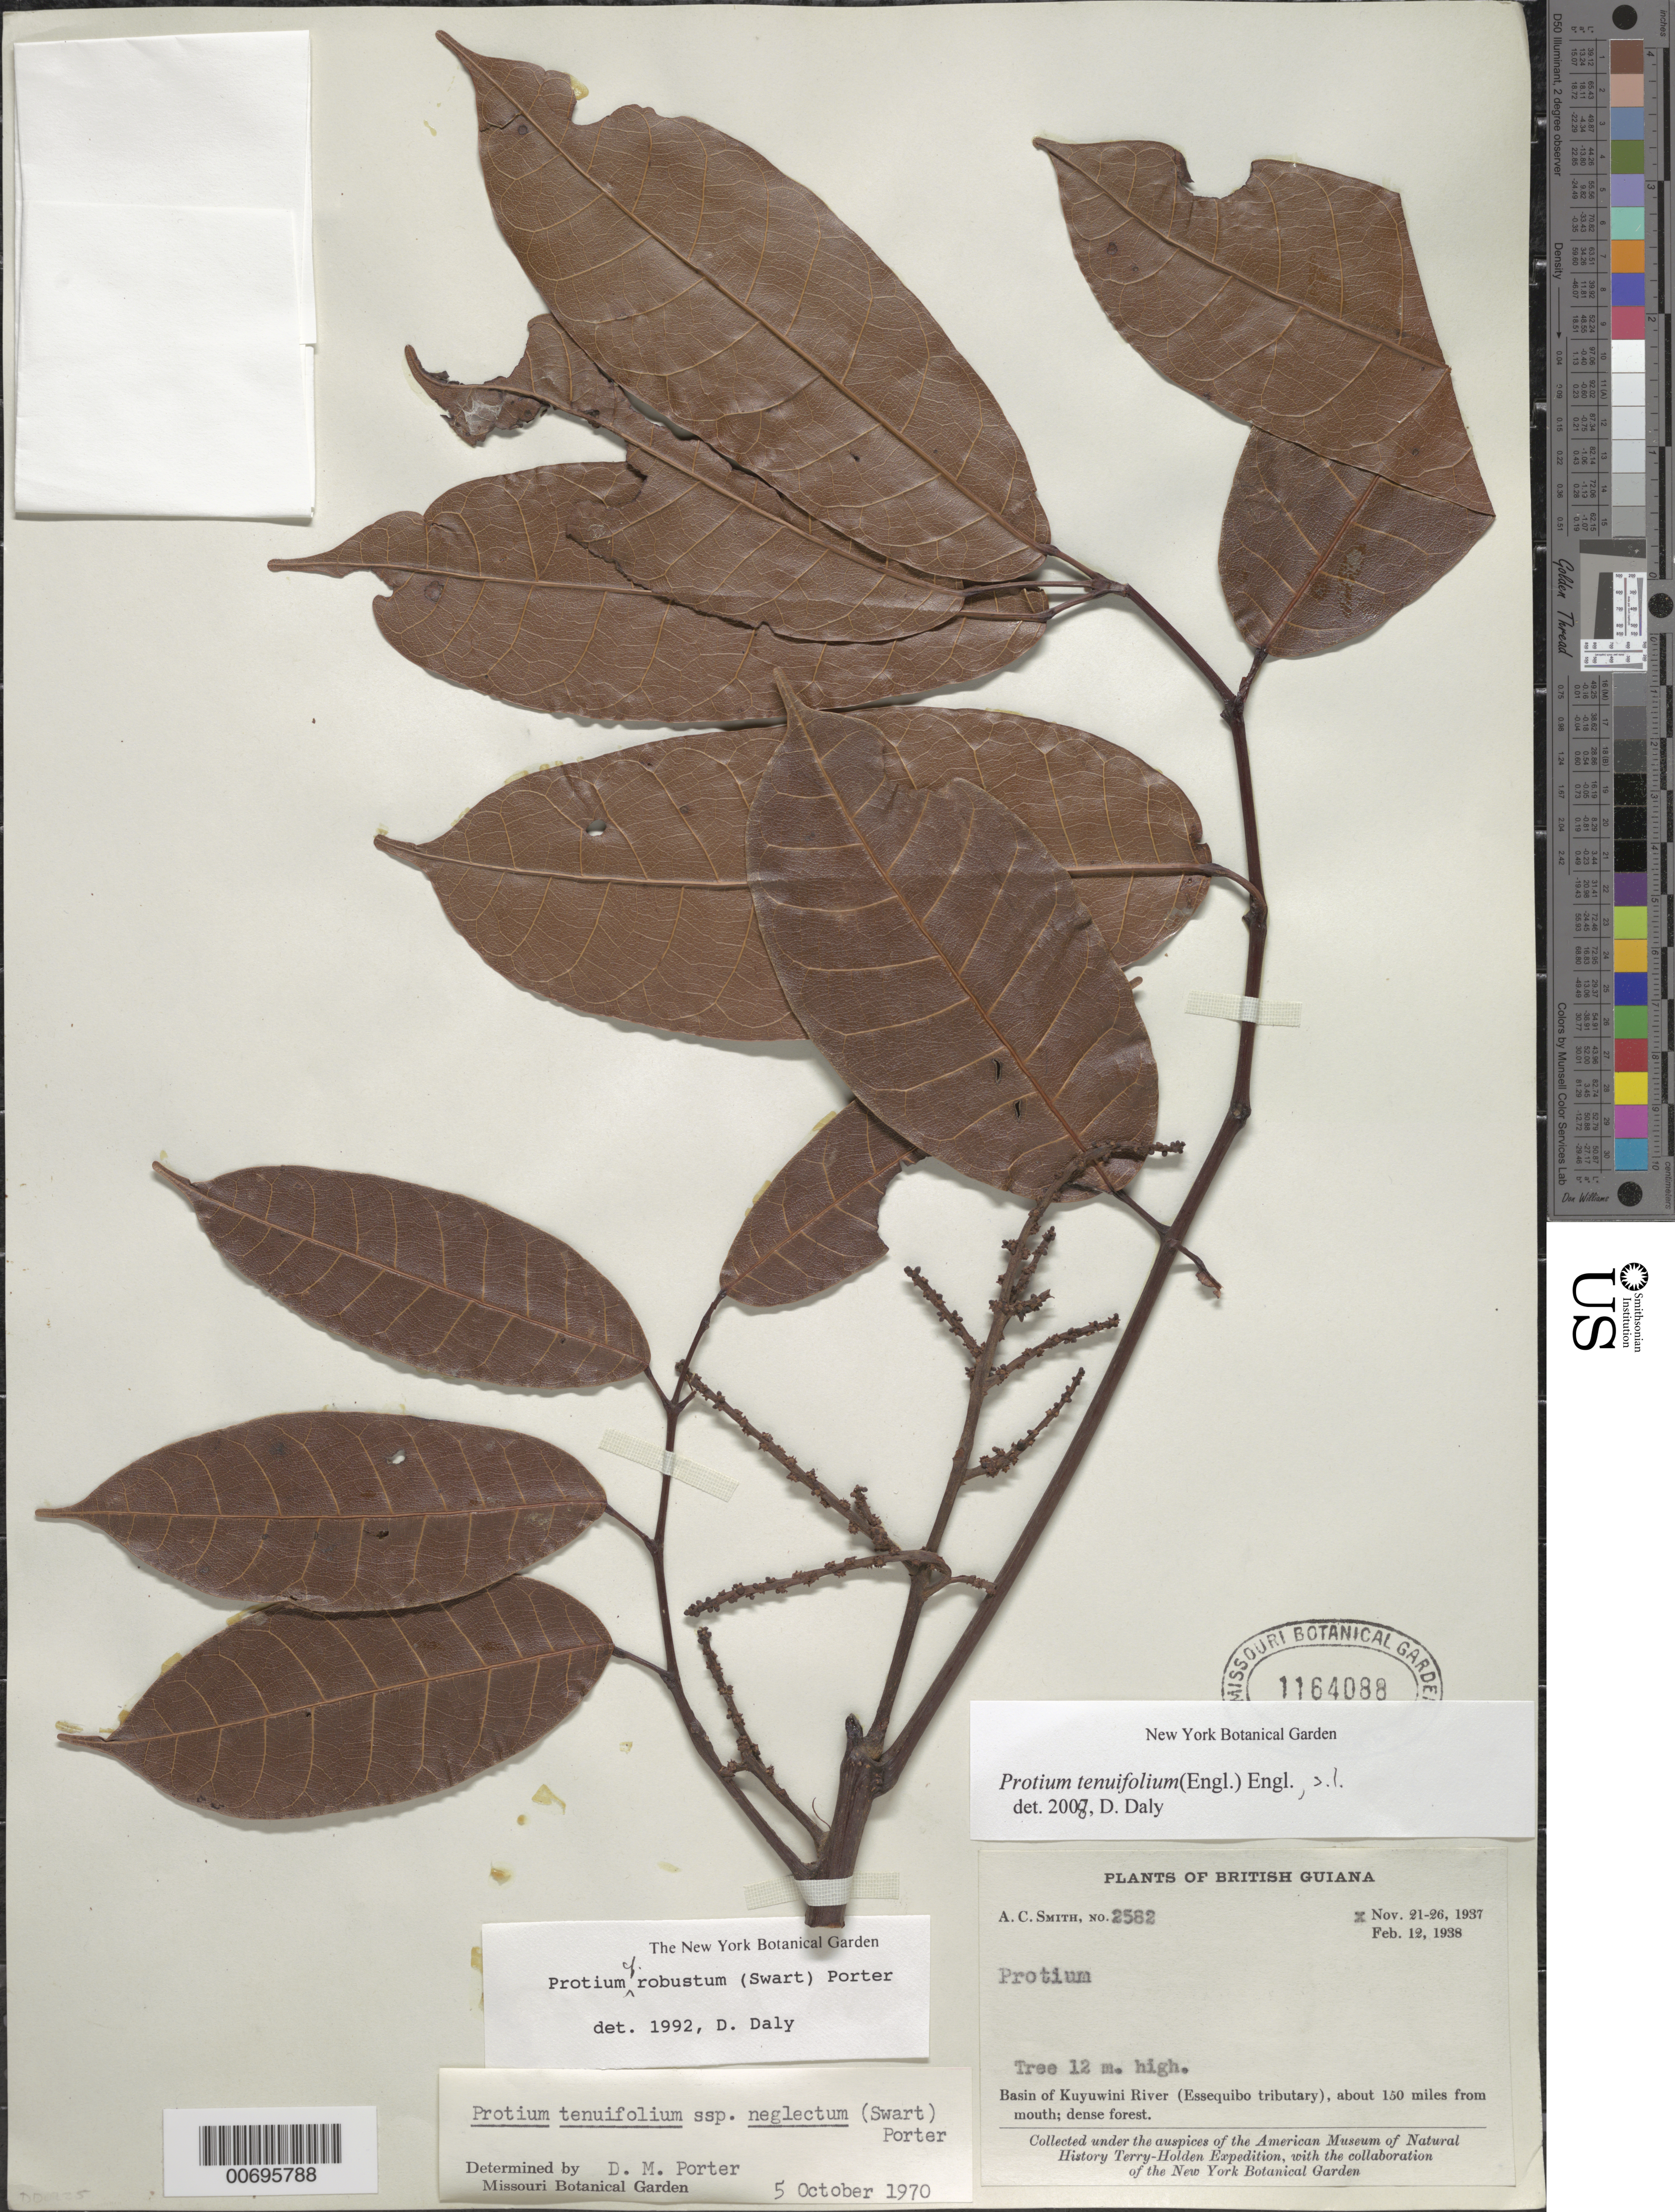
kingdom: Plantae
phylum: Tracheophyta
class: Magnoliopsida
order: Sapindales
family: Burseraceae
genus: Protium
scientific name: Protium tenuifolium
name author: (Engl.) Engl.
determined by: Daly, D. C.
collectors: A. C. Smith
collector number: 2582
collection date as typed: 21-Nov-37 to 26-Nov-37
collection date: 1937-11-21/1937-11-26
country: Guyana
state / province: U. Takutu-U. Essequibo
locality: Kuyuwini River Basin (Essequibo River tributary), about 150 mi. from mouth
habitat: Dense forest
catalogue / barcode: US 1164088